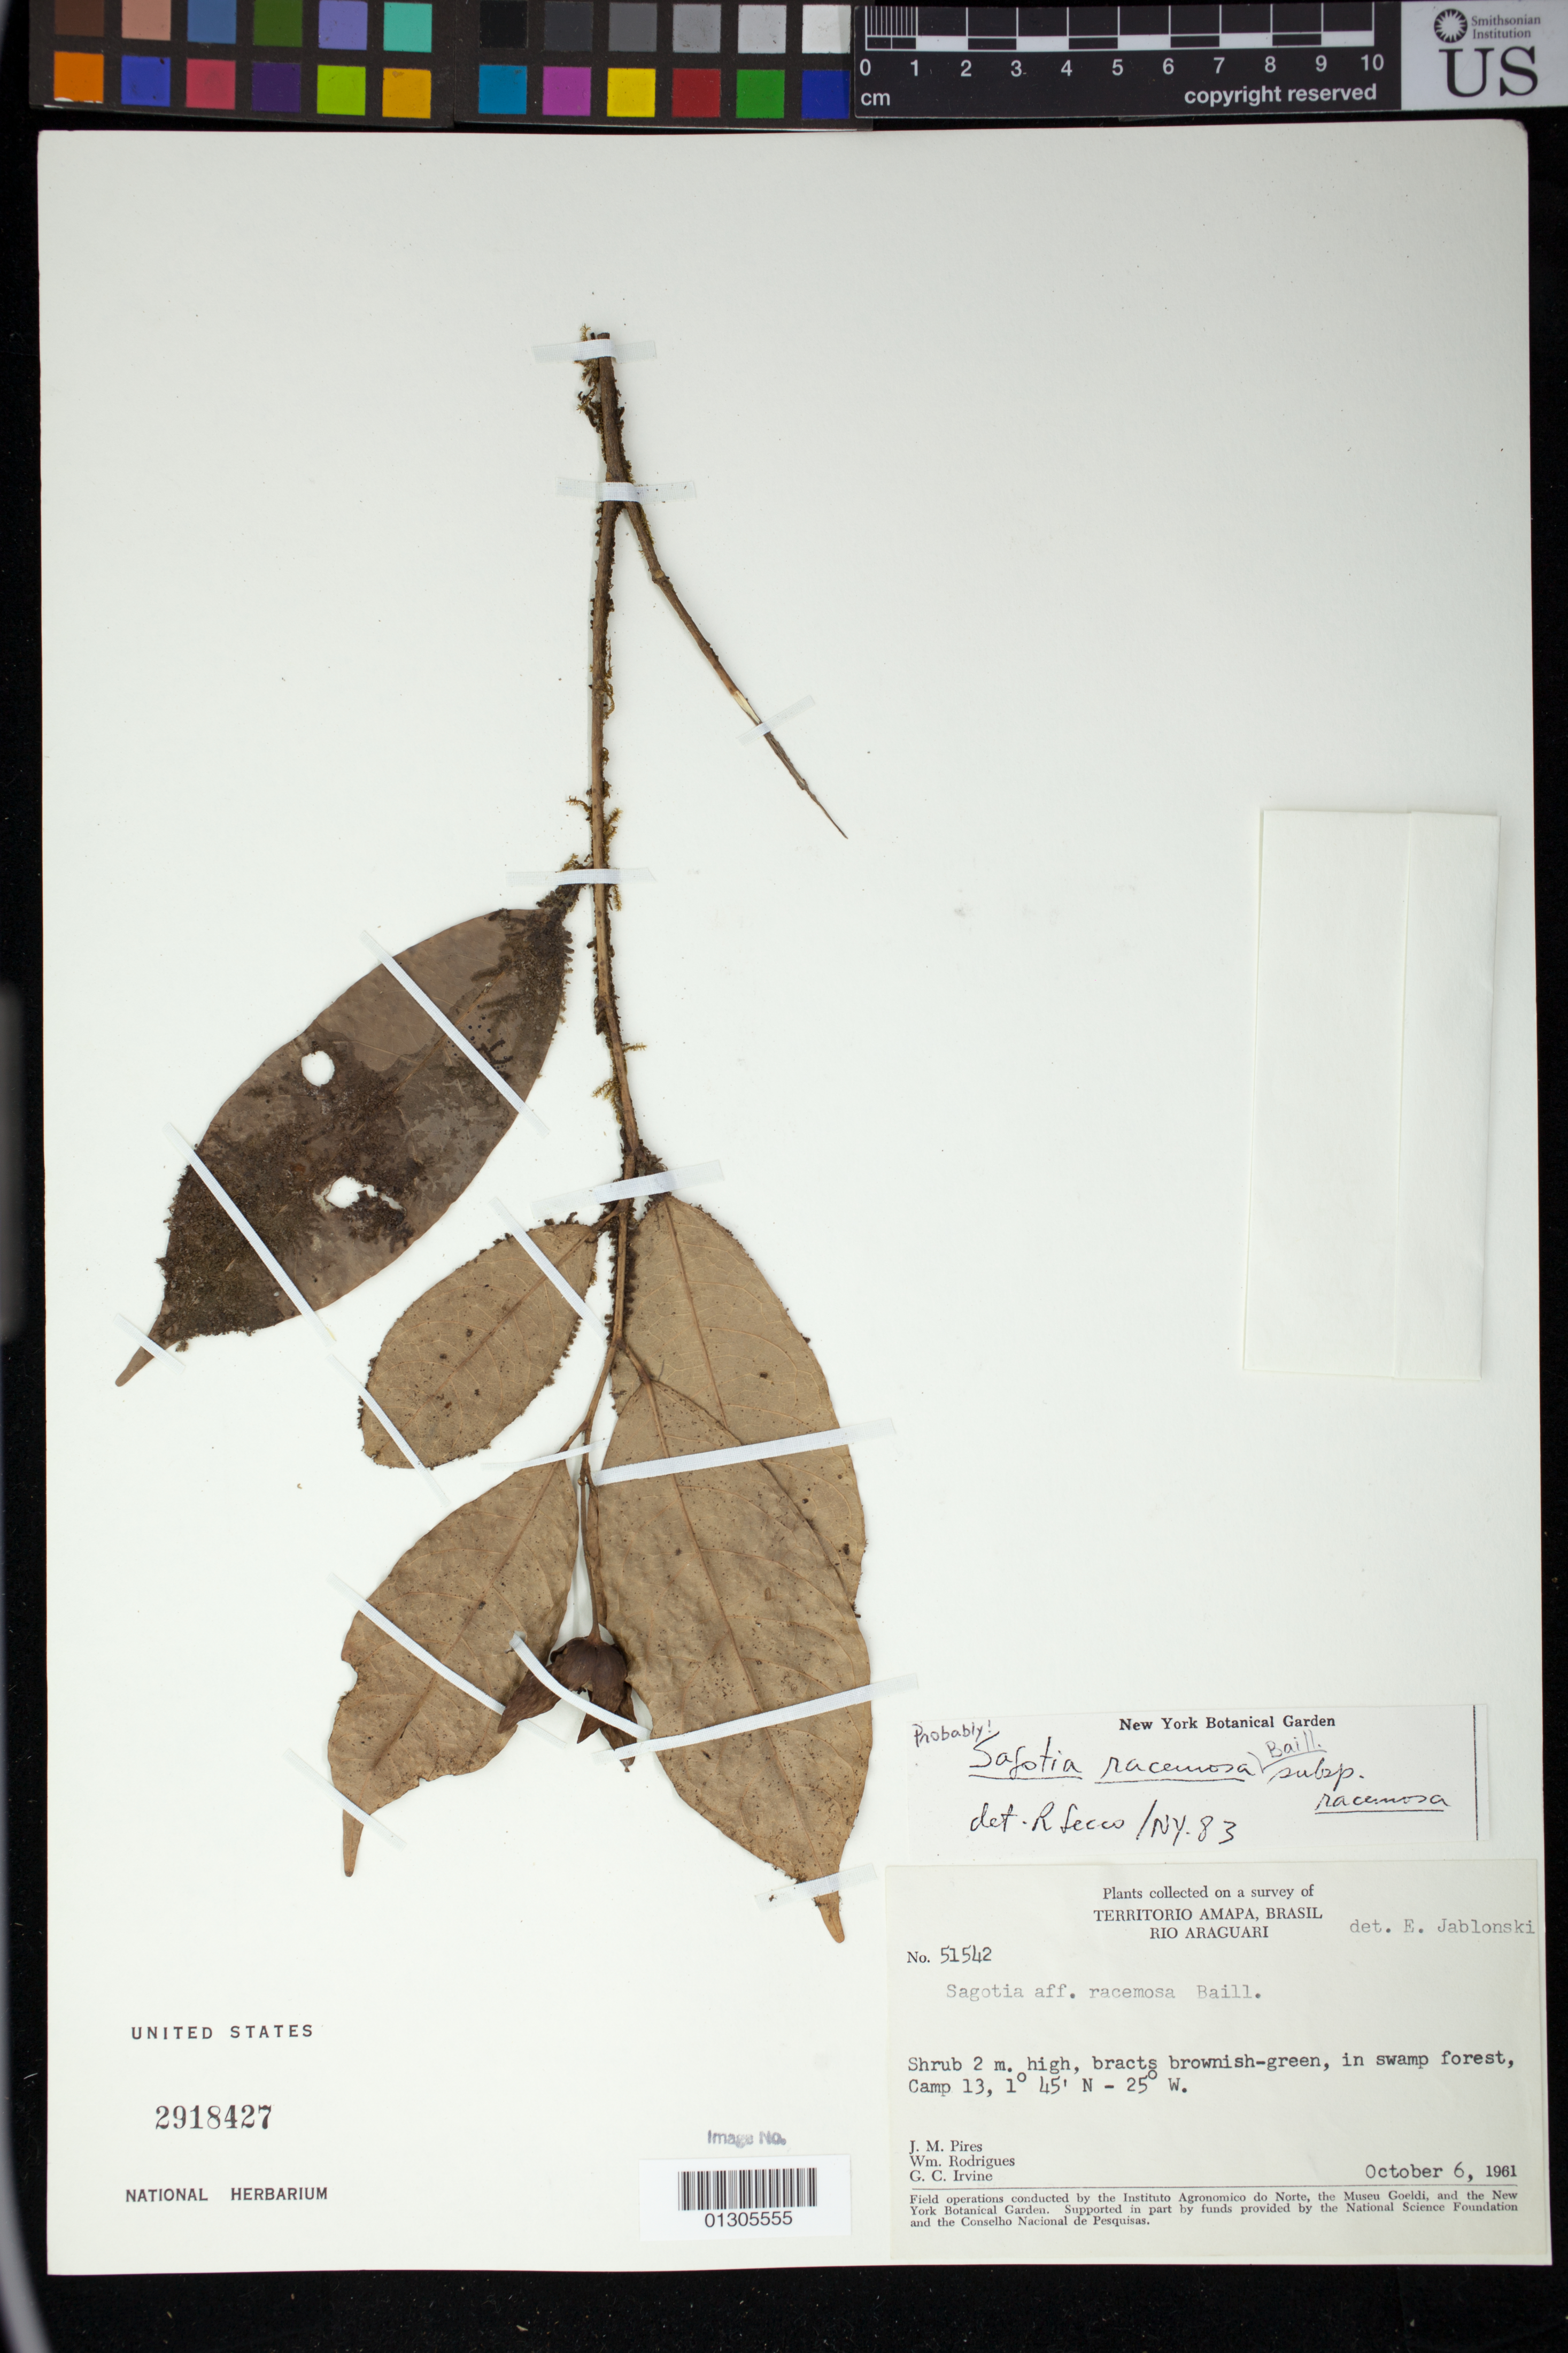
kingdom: Plantae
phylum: Tracheophyta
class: Magnoliopsida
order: Malpighiales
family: Euphorbiaceae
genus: Sagotia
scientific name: Sagotia racemosa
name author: Baill.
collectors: J. M. Pires, W. A. Rodrigues & G. Irvine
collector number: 51542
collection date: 1961-10-06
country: Brazil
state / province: Amapa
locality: Rio Araguari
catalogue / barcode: US 2918427